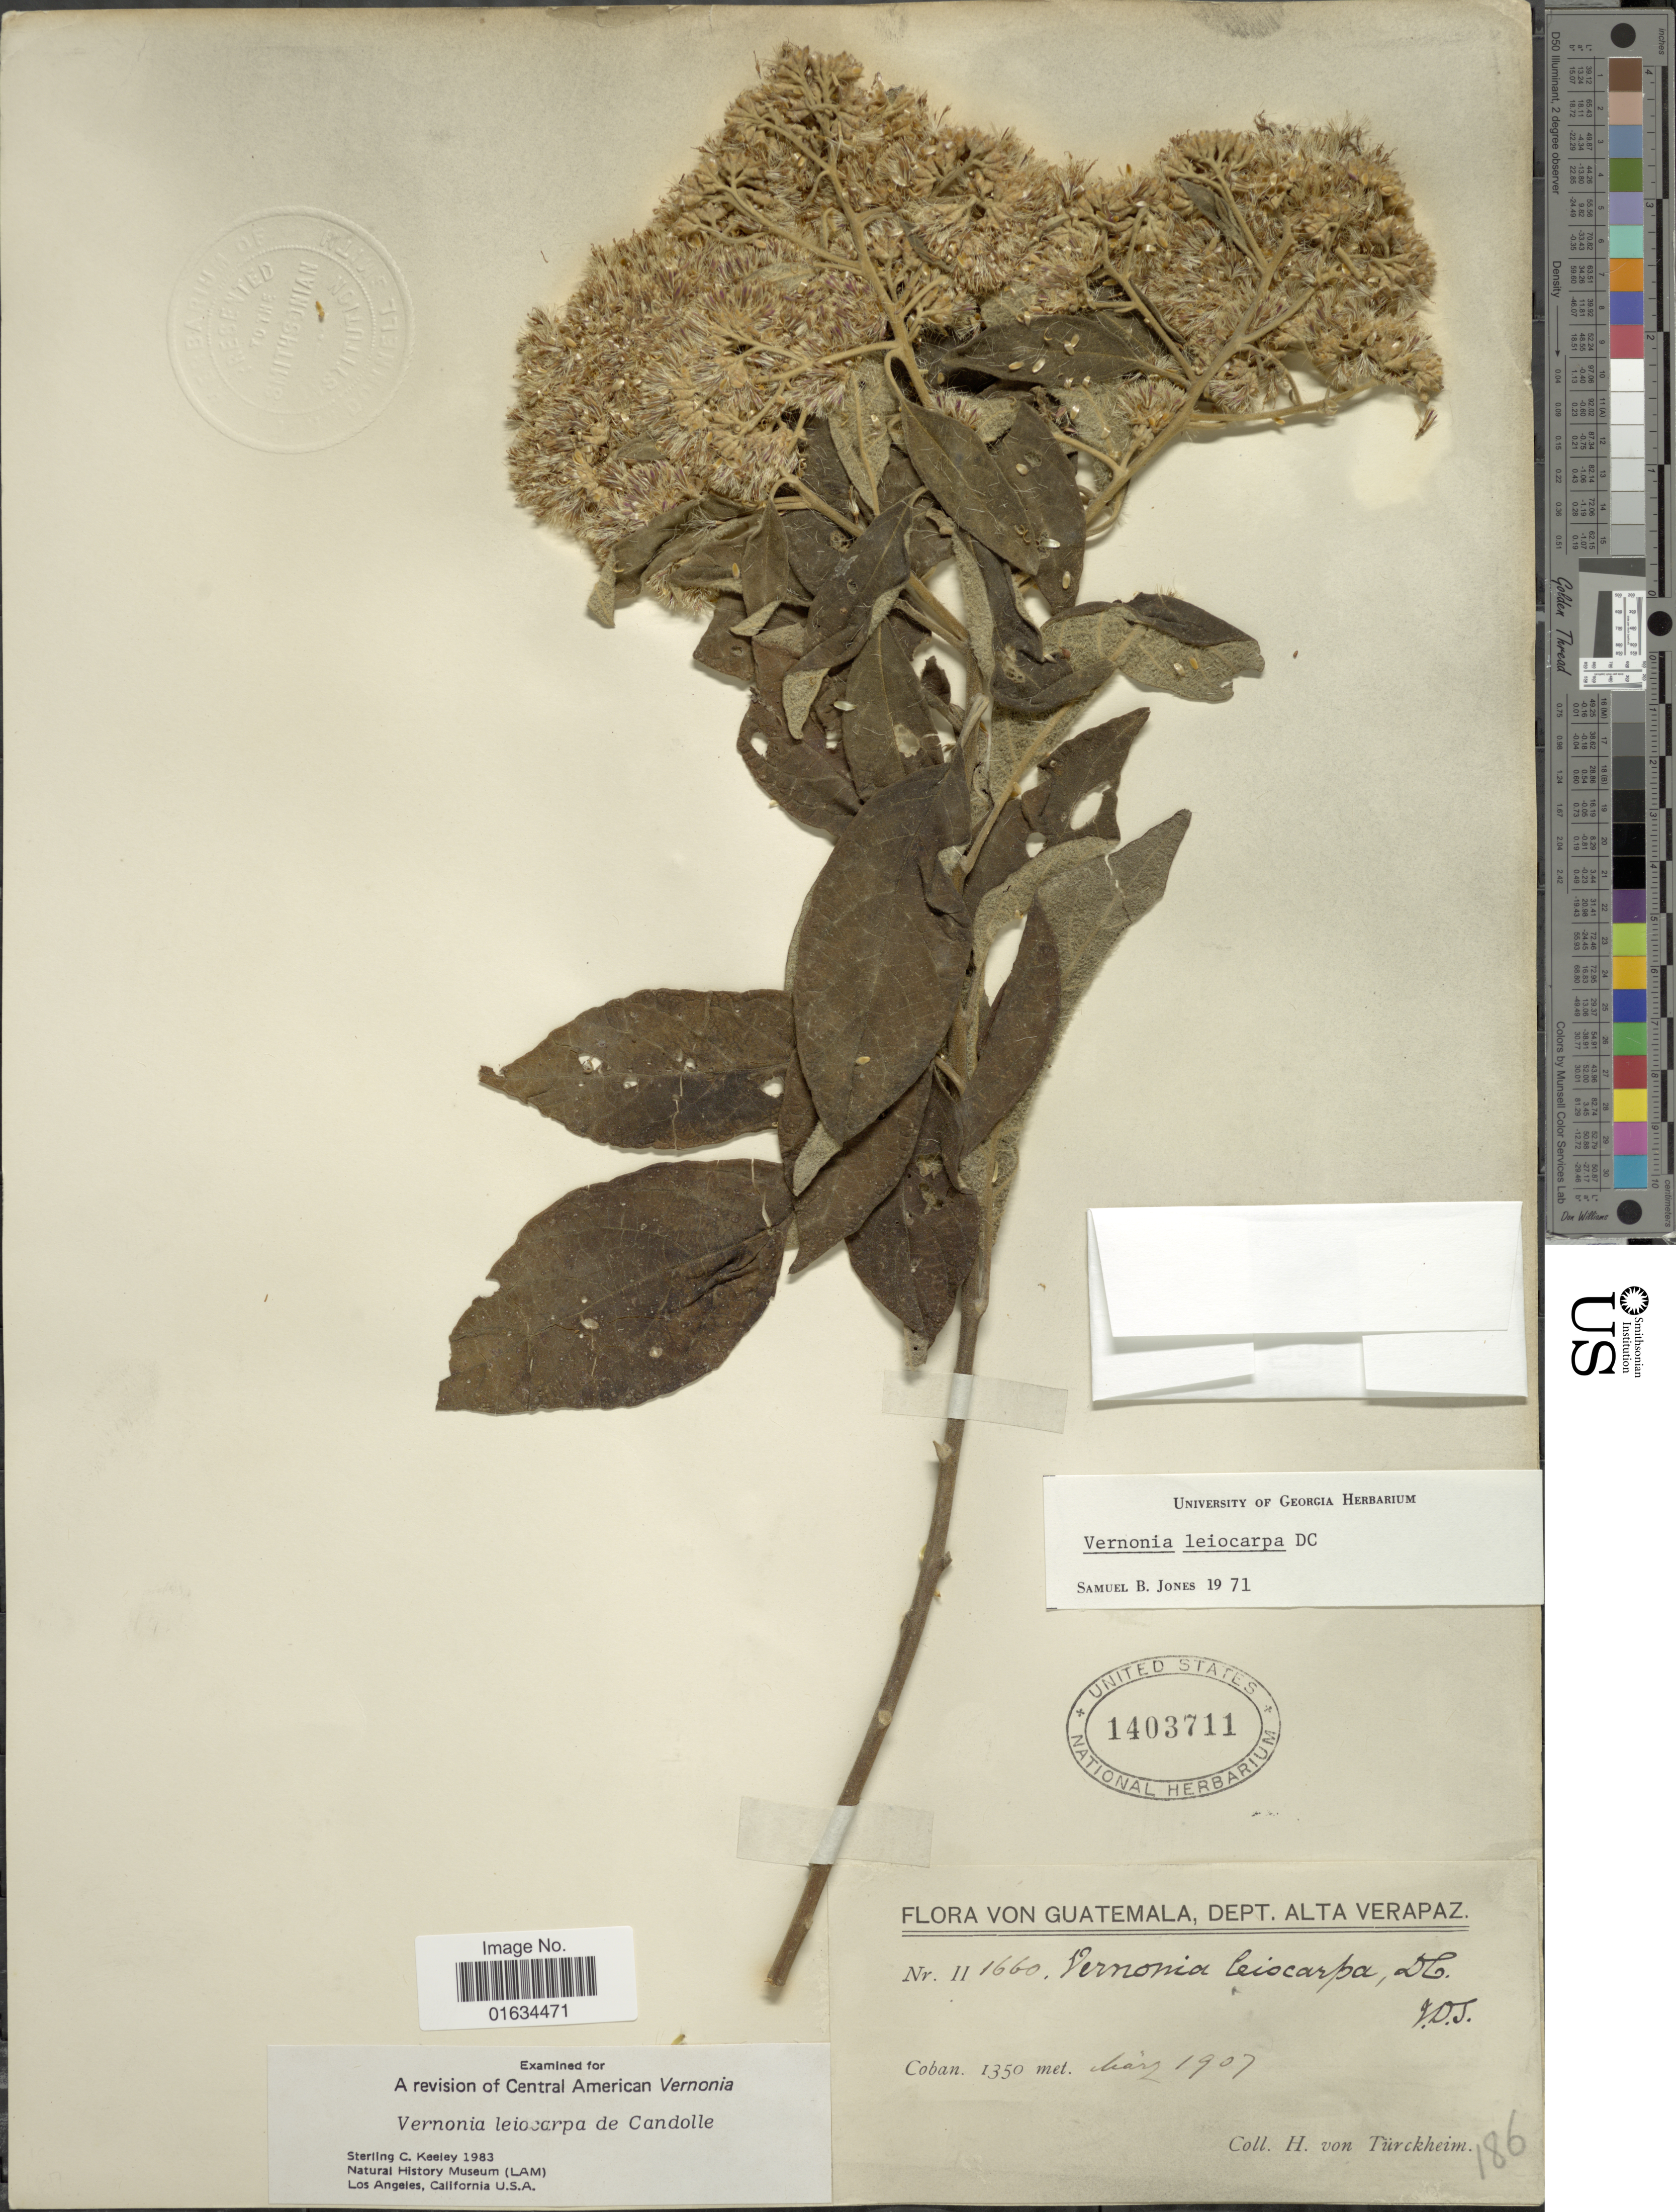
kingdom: Plantae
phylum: Tracheophyta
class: Magnoliopsida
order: Asterales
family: Asteraceae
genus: Eremosis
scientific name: Eremosis leiocarpa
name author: (DC.) Gleason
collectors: H. von Türckheim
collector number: II 1660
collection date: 1907-03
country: Guatemala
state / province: Alta Verapaz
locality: Dept. Alta Verapaz, Coban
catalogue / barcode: US 1403711